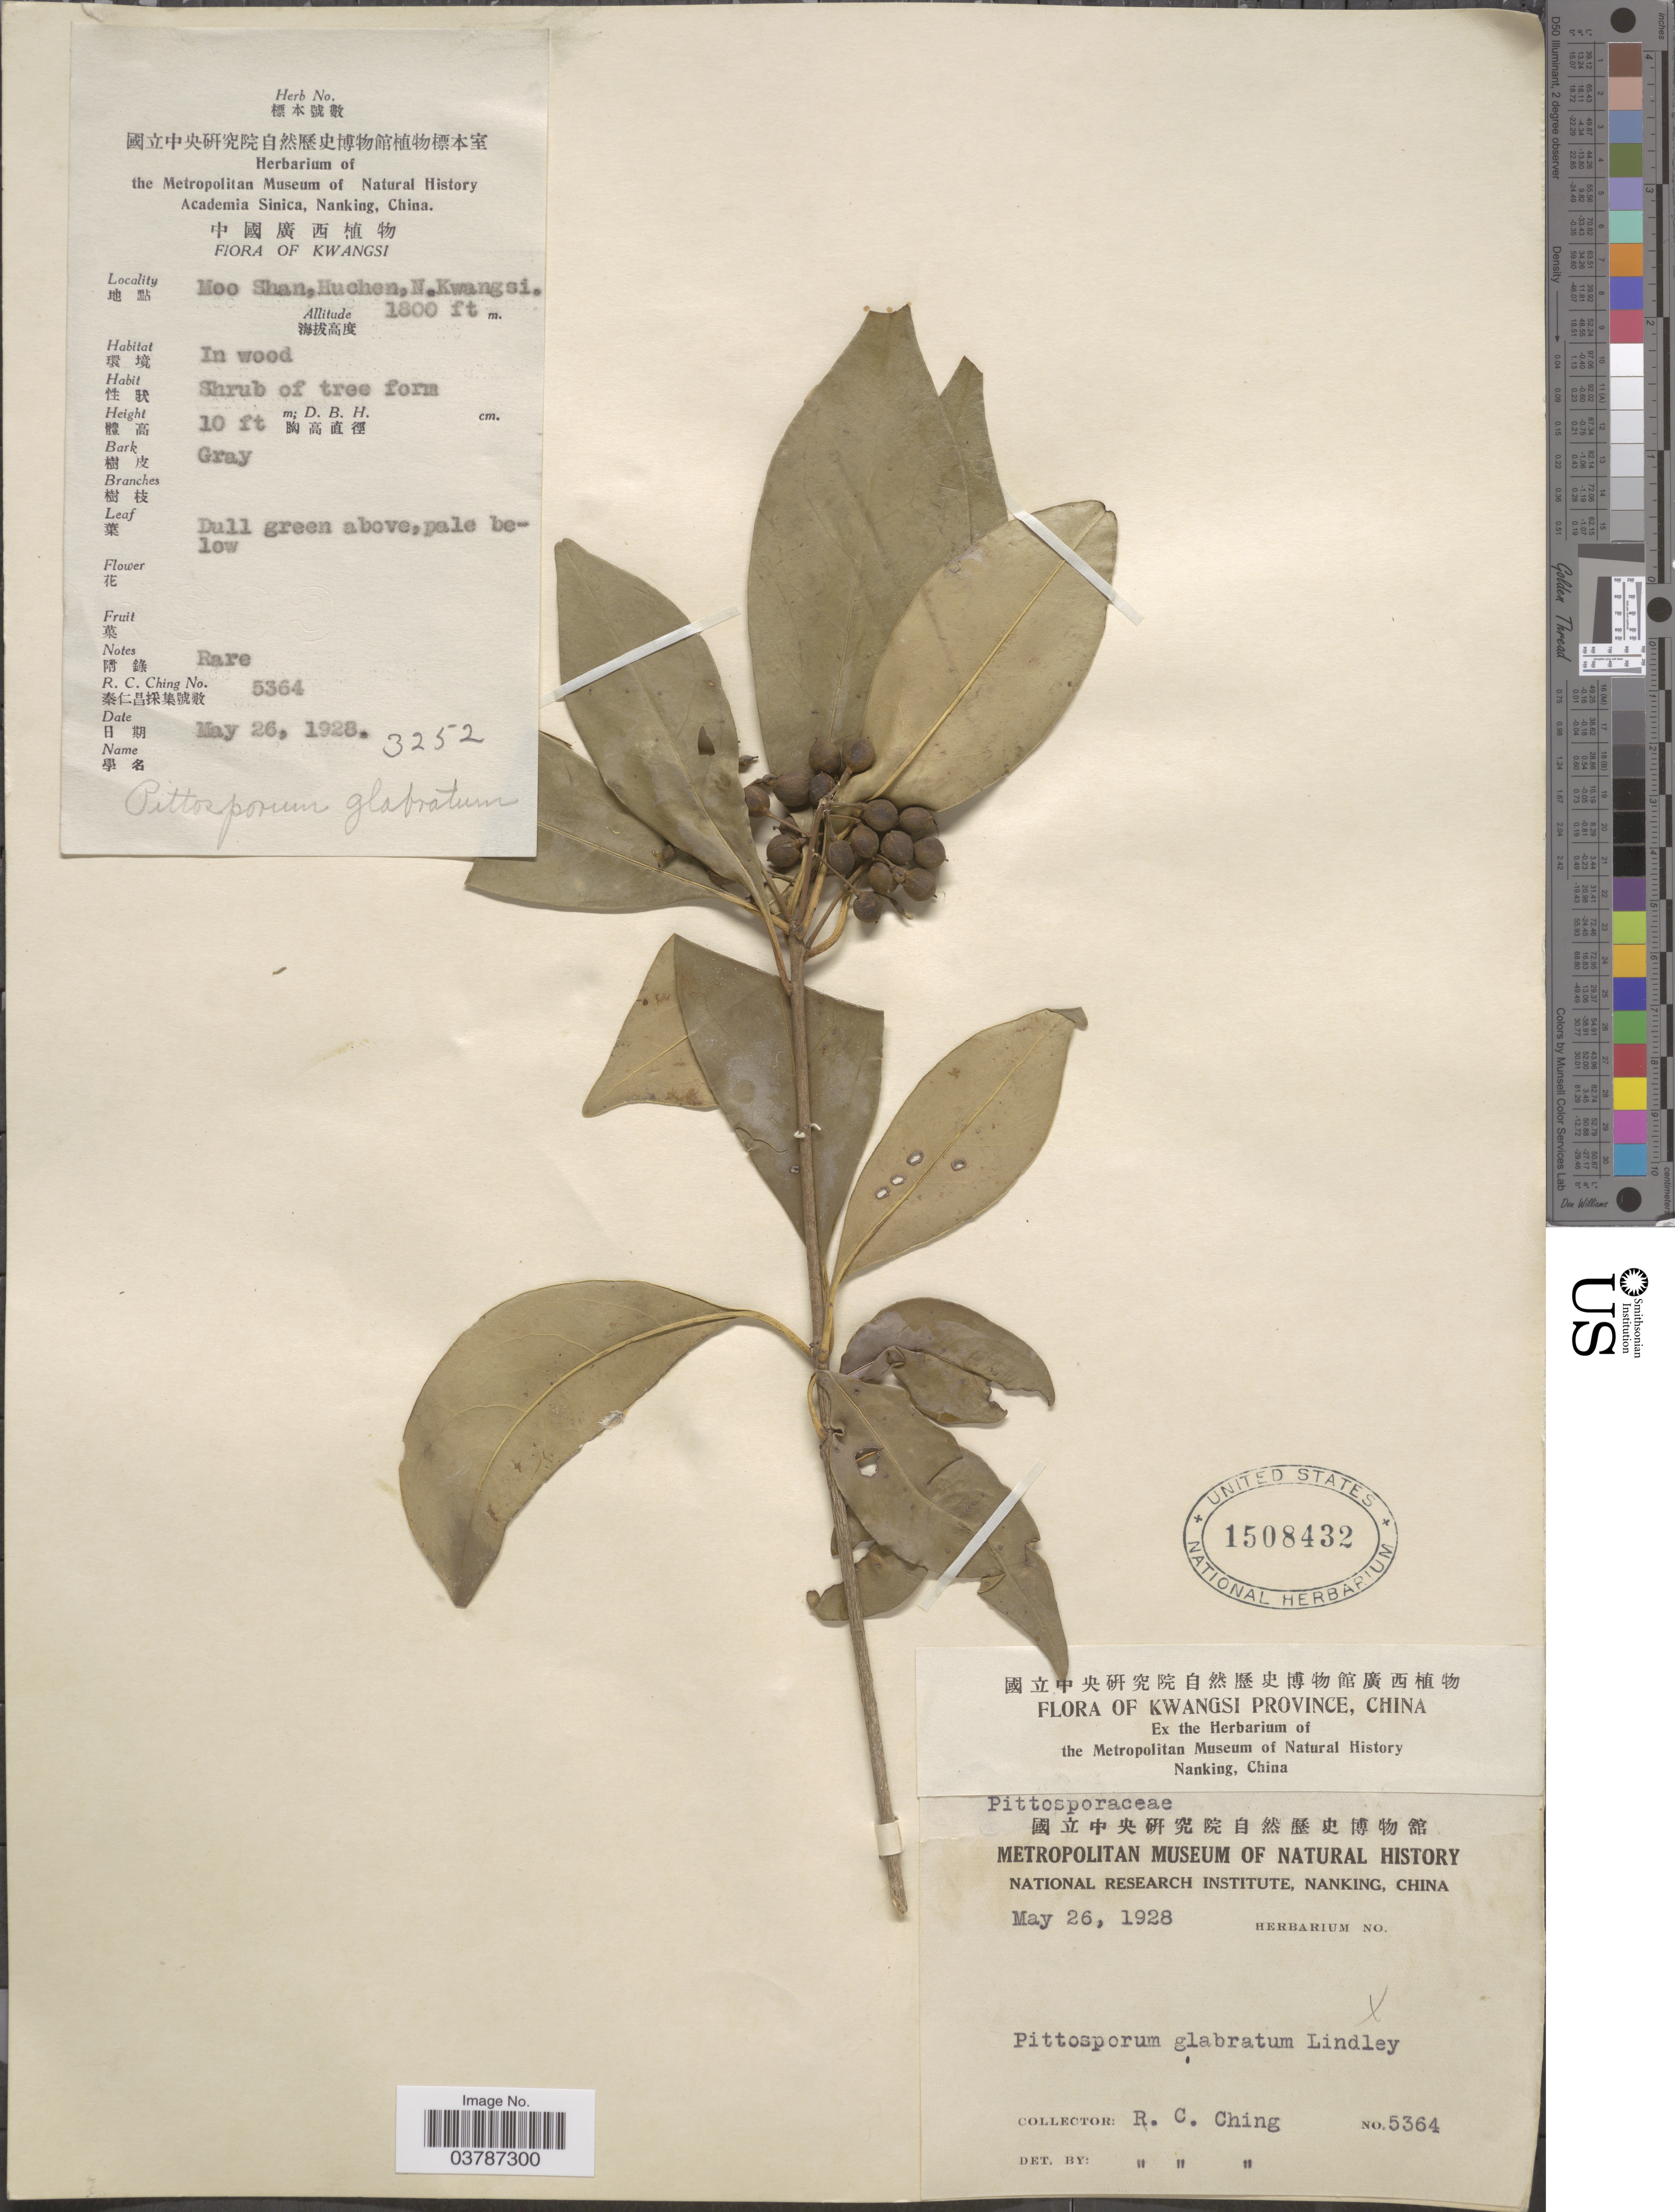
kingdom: Plantae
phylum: Tracheophyta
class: Magnoliopsida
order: Apiales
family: Pittosporaceae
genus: Pittosporum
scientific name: Pittosporum sp.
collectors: R. C. Ching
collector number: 5364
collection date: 1928-05-26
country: China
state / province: Guangxi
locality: Kwangsi. Moo Shan, Huchen, N.Kwangsi.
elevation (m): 549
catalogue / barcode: US 1508432